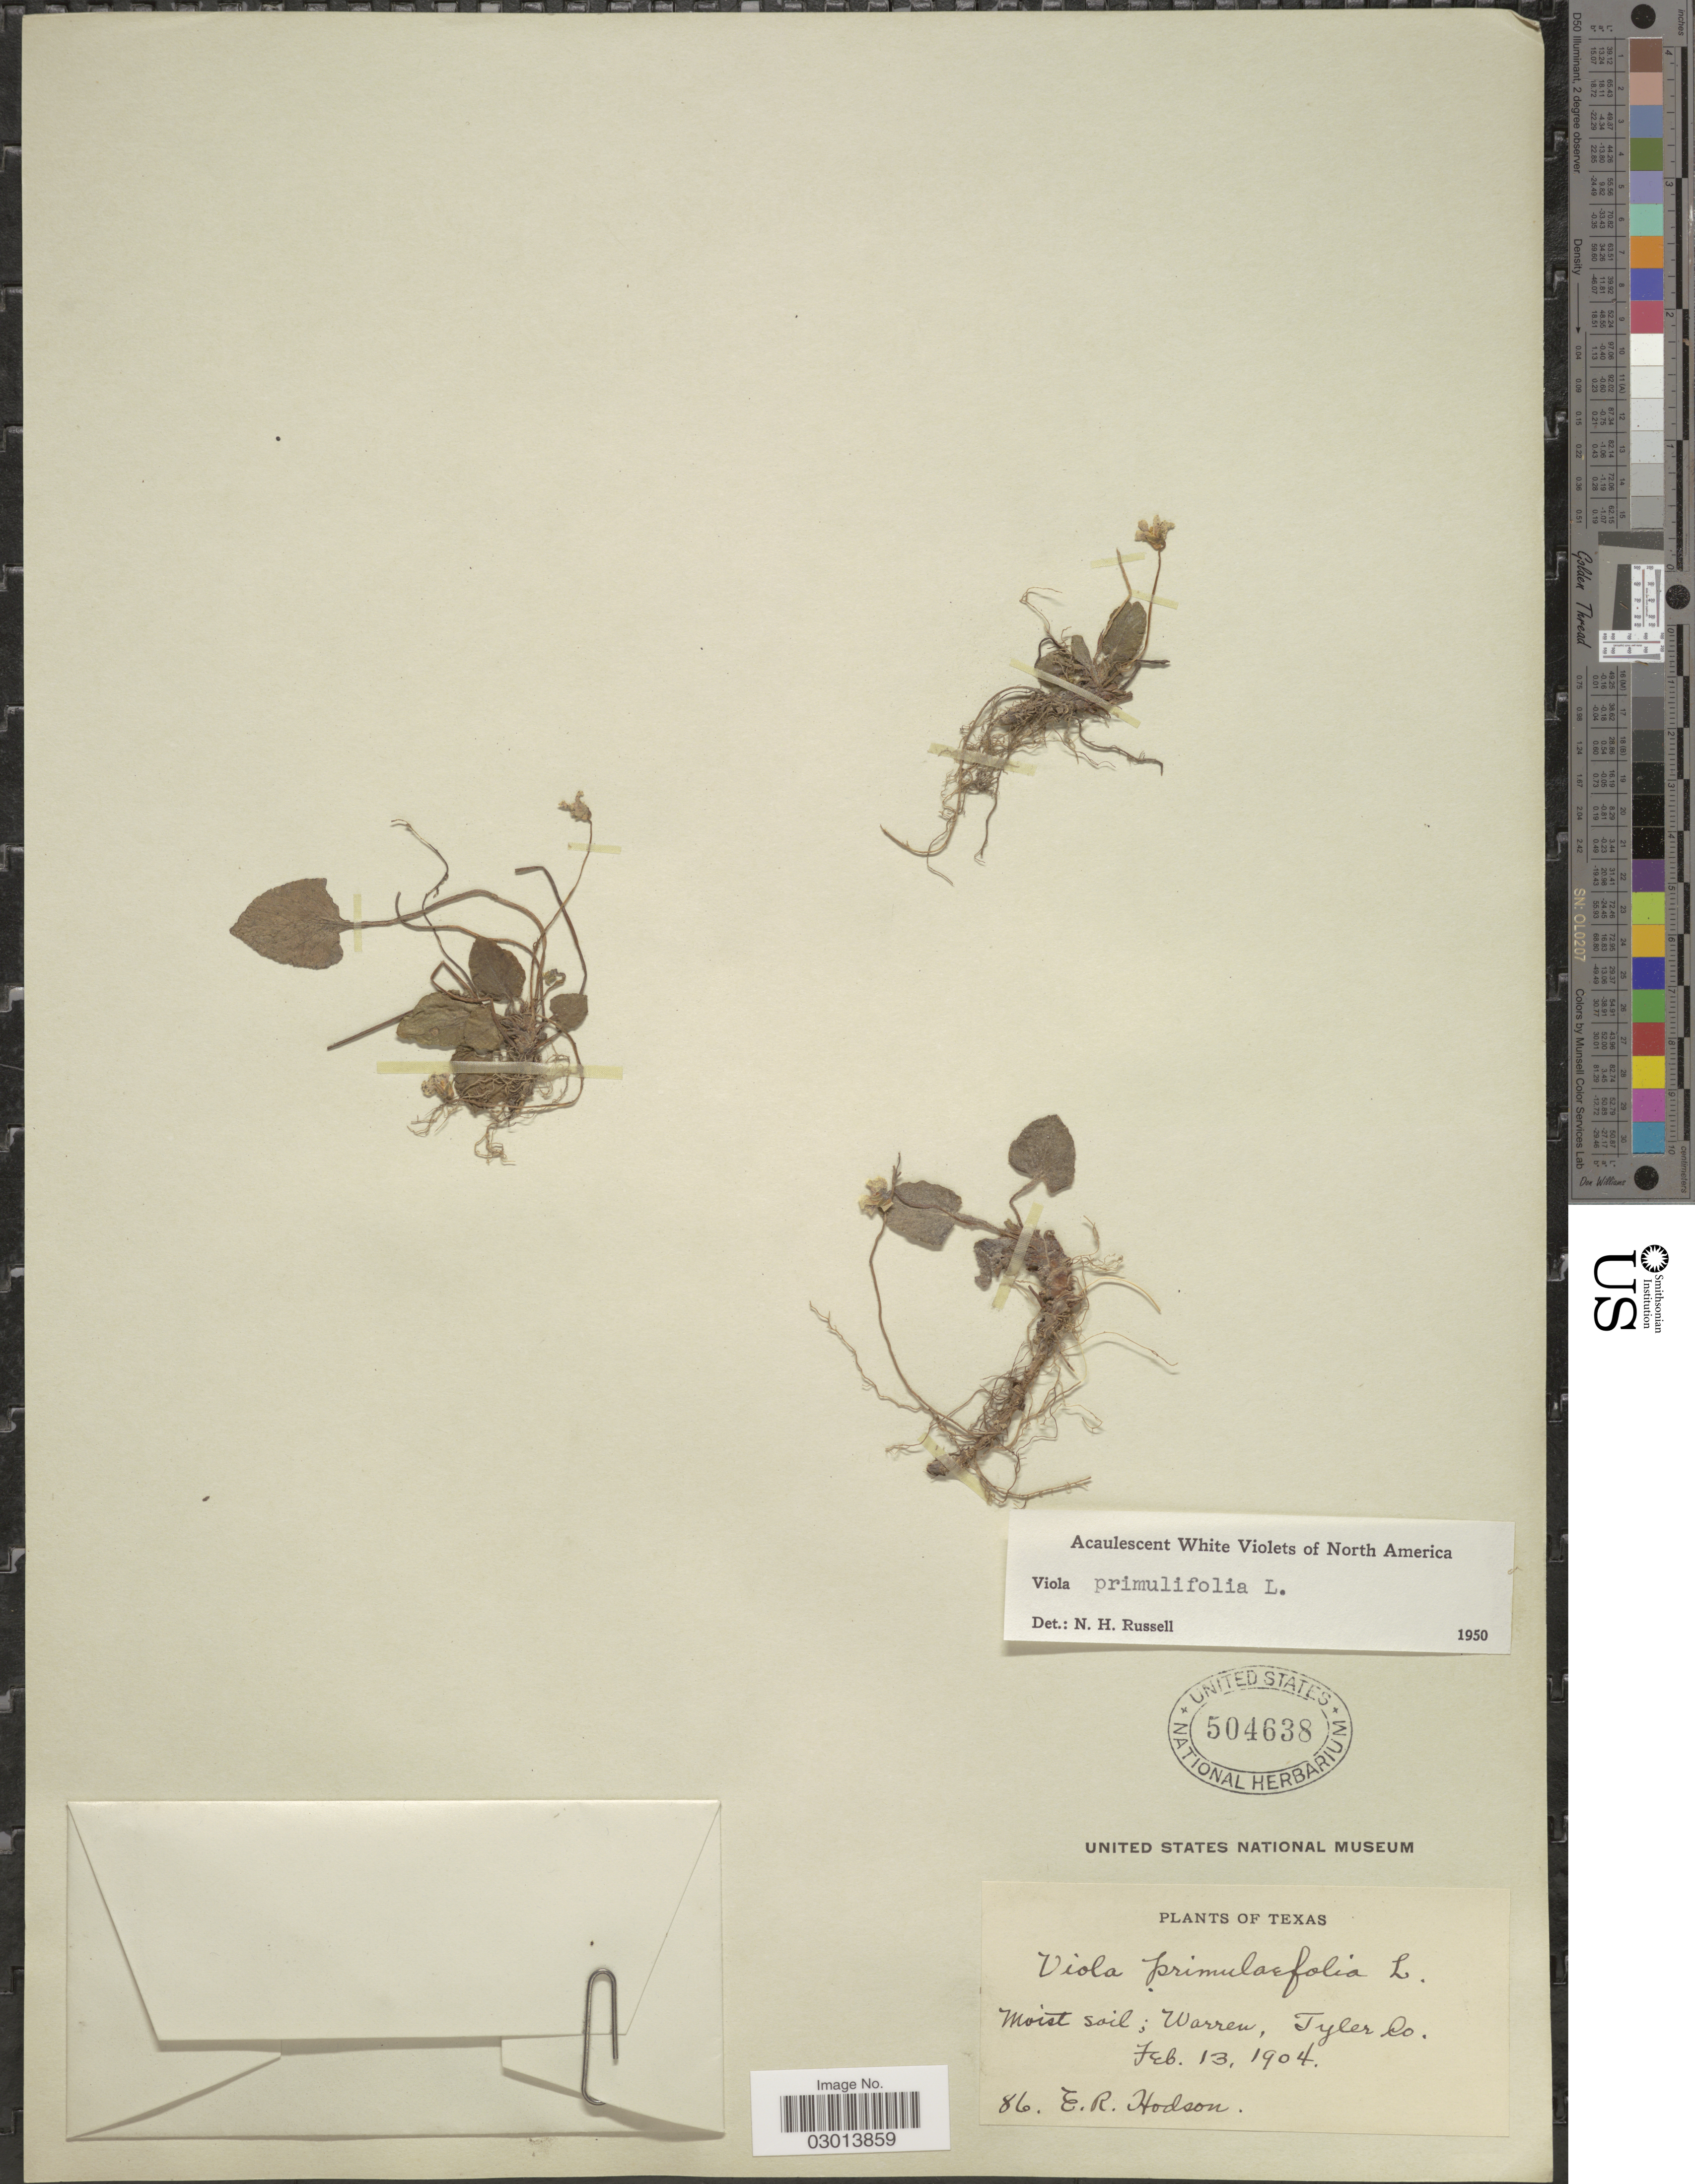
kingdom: Plantae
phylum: Tracheophyta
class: Magnoliopsida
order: Malpighiales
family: Violaceae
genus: Viola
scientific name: Viola primulifolia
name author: L.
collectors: E. Hodson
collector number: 86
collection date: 1904-02-13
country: United States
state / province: Texas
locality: Warren, Tyler Co.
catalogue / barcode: US 504638